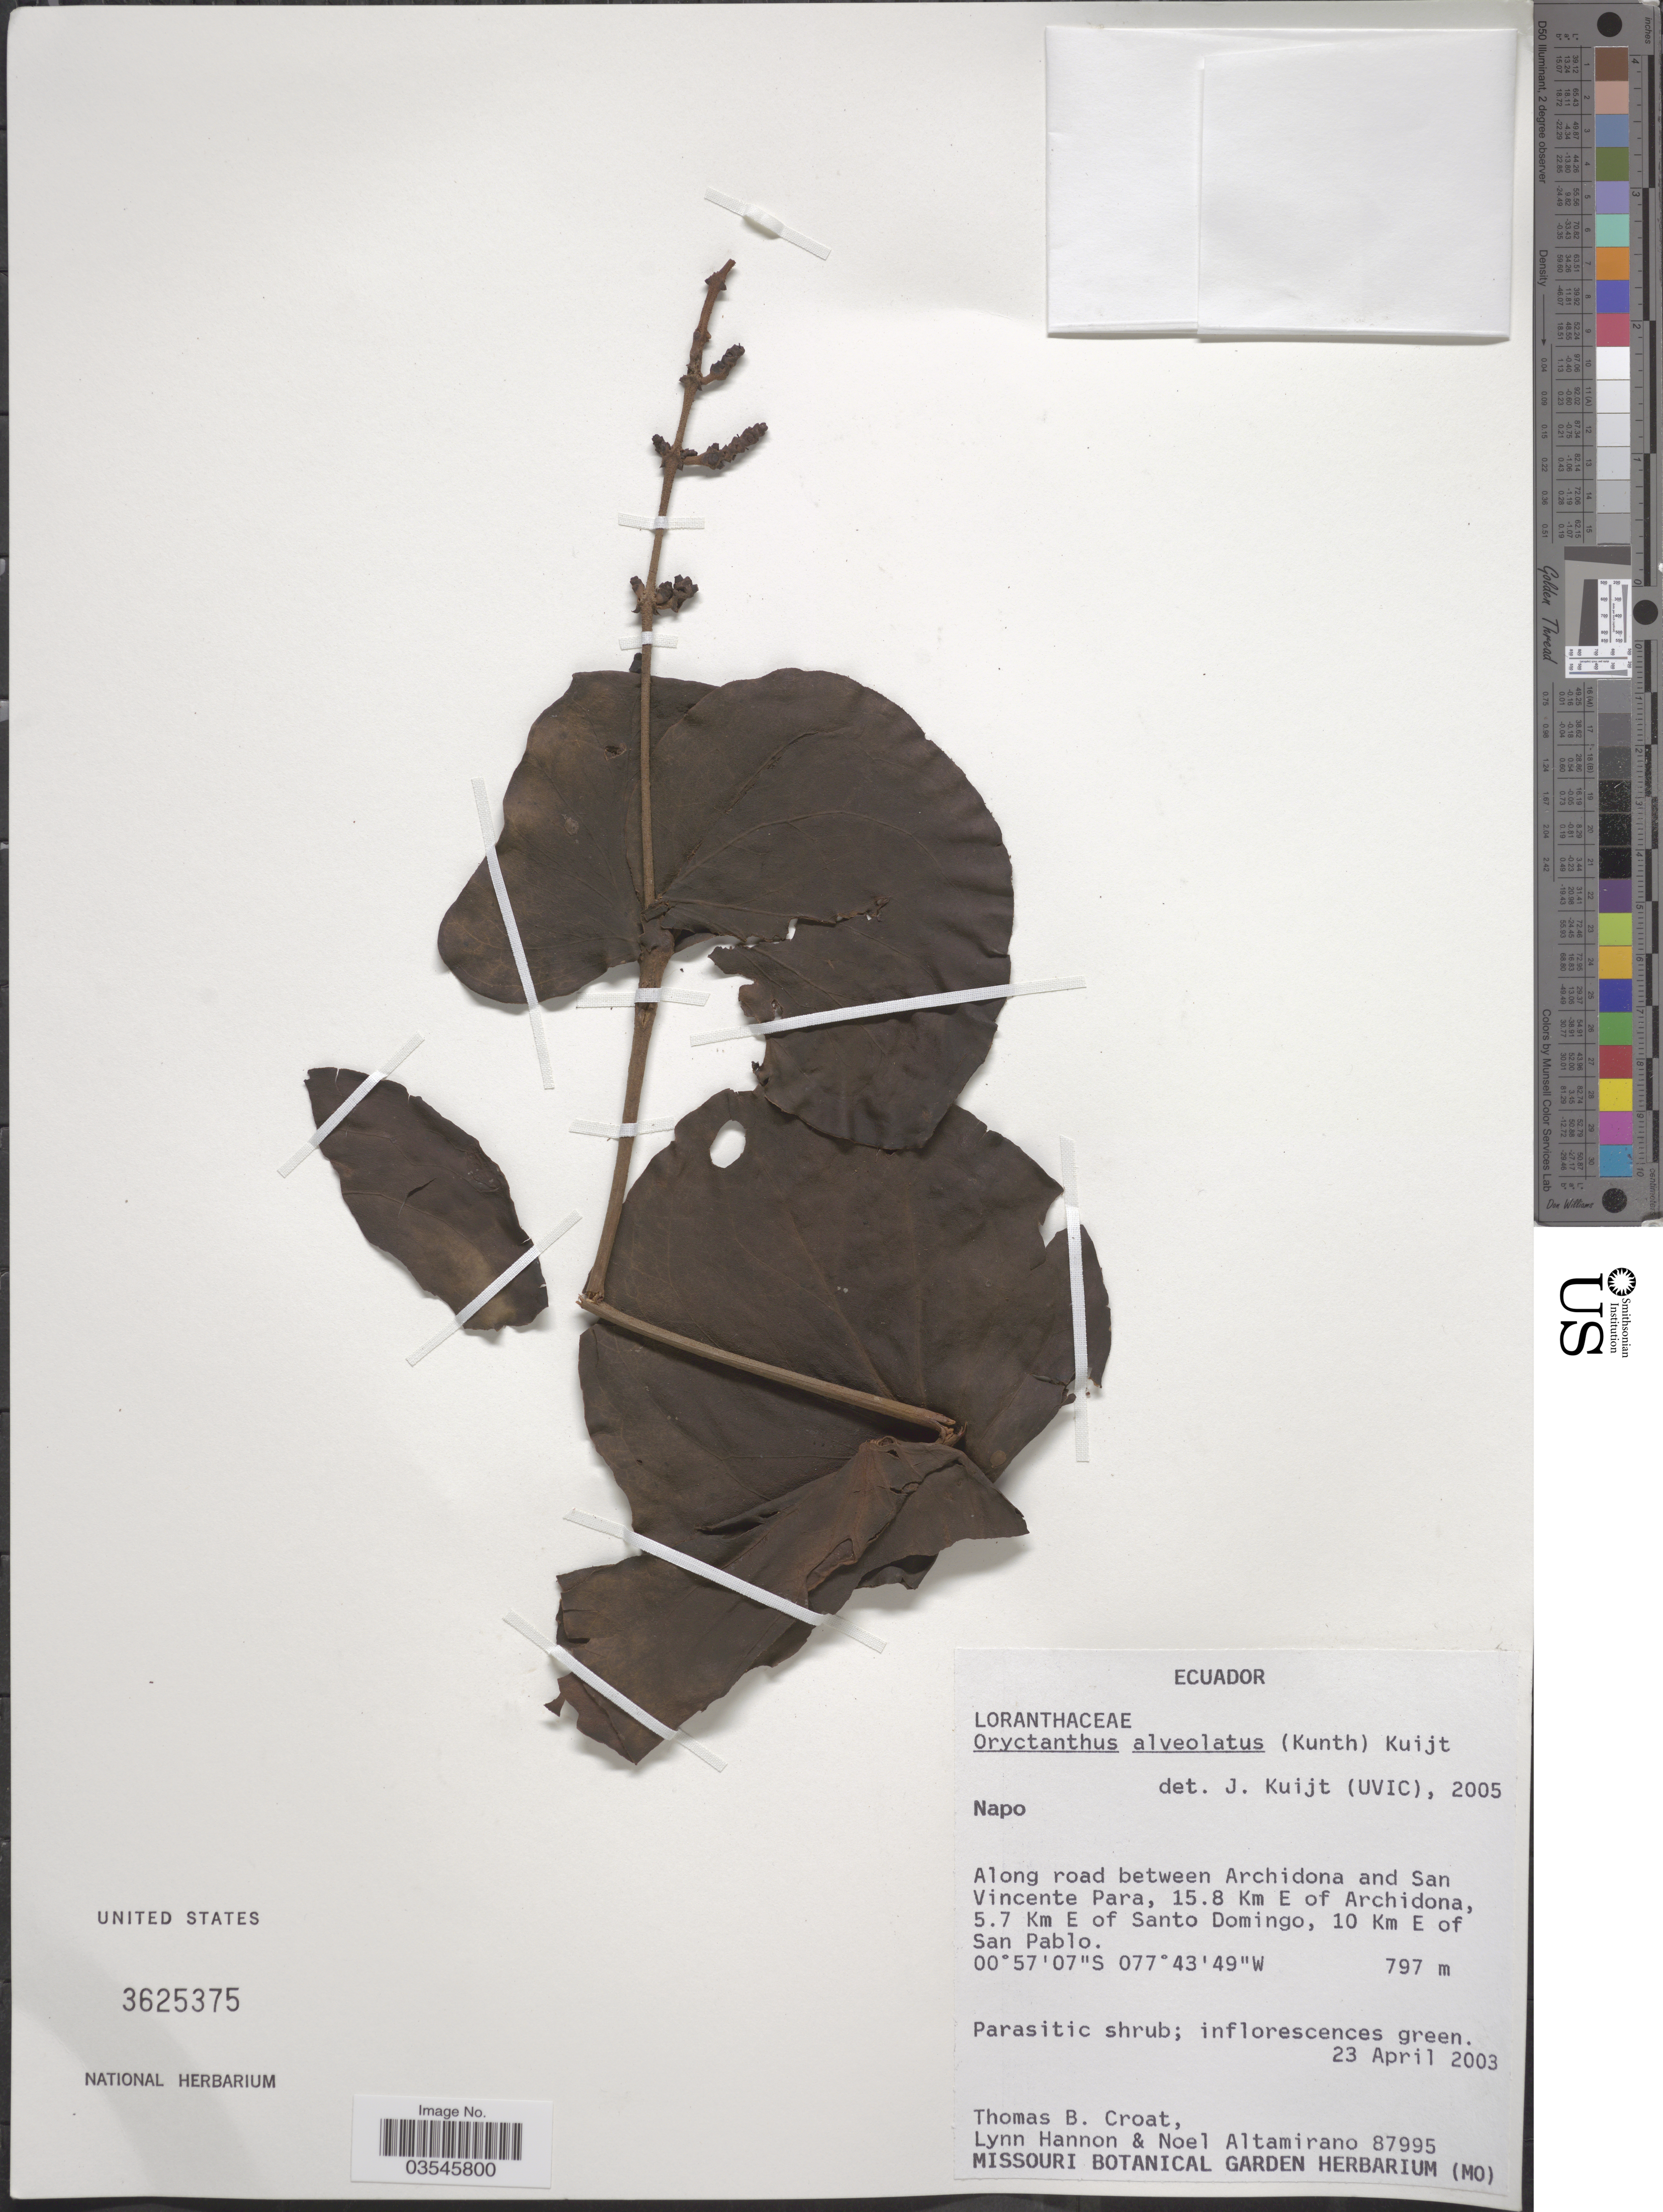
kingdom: Plantae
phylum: Tracheophyta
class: Magnoliopsida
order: Santalales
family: Loranthaceae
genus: Oryctanthus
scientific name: Oryctanthus alveolatus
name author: (Kunth) Kuijt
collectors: T. B. Croat, L. Hannon & N. Altamirano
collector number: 87995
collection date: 2003-04-23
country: Ecuador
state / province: Napo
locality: Along road between Archidona and San Vincente Para, 15.8 Km E of Archidona, 5.7 Km E of Santo Domingo, 10 Km E of San Pablo.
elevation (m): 797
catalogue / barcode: US 3625375